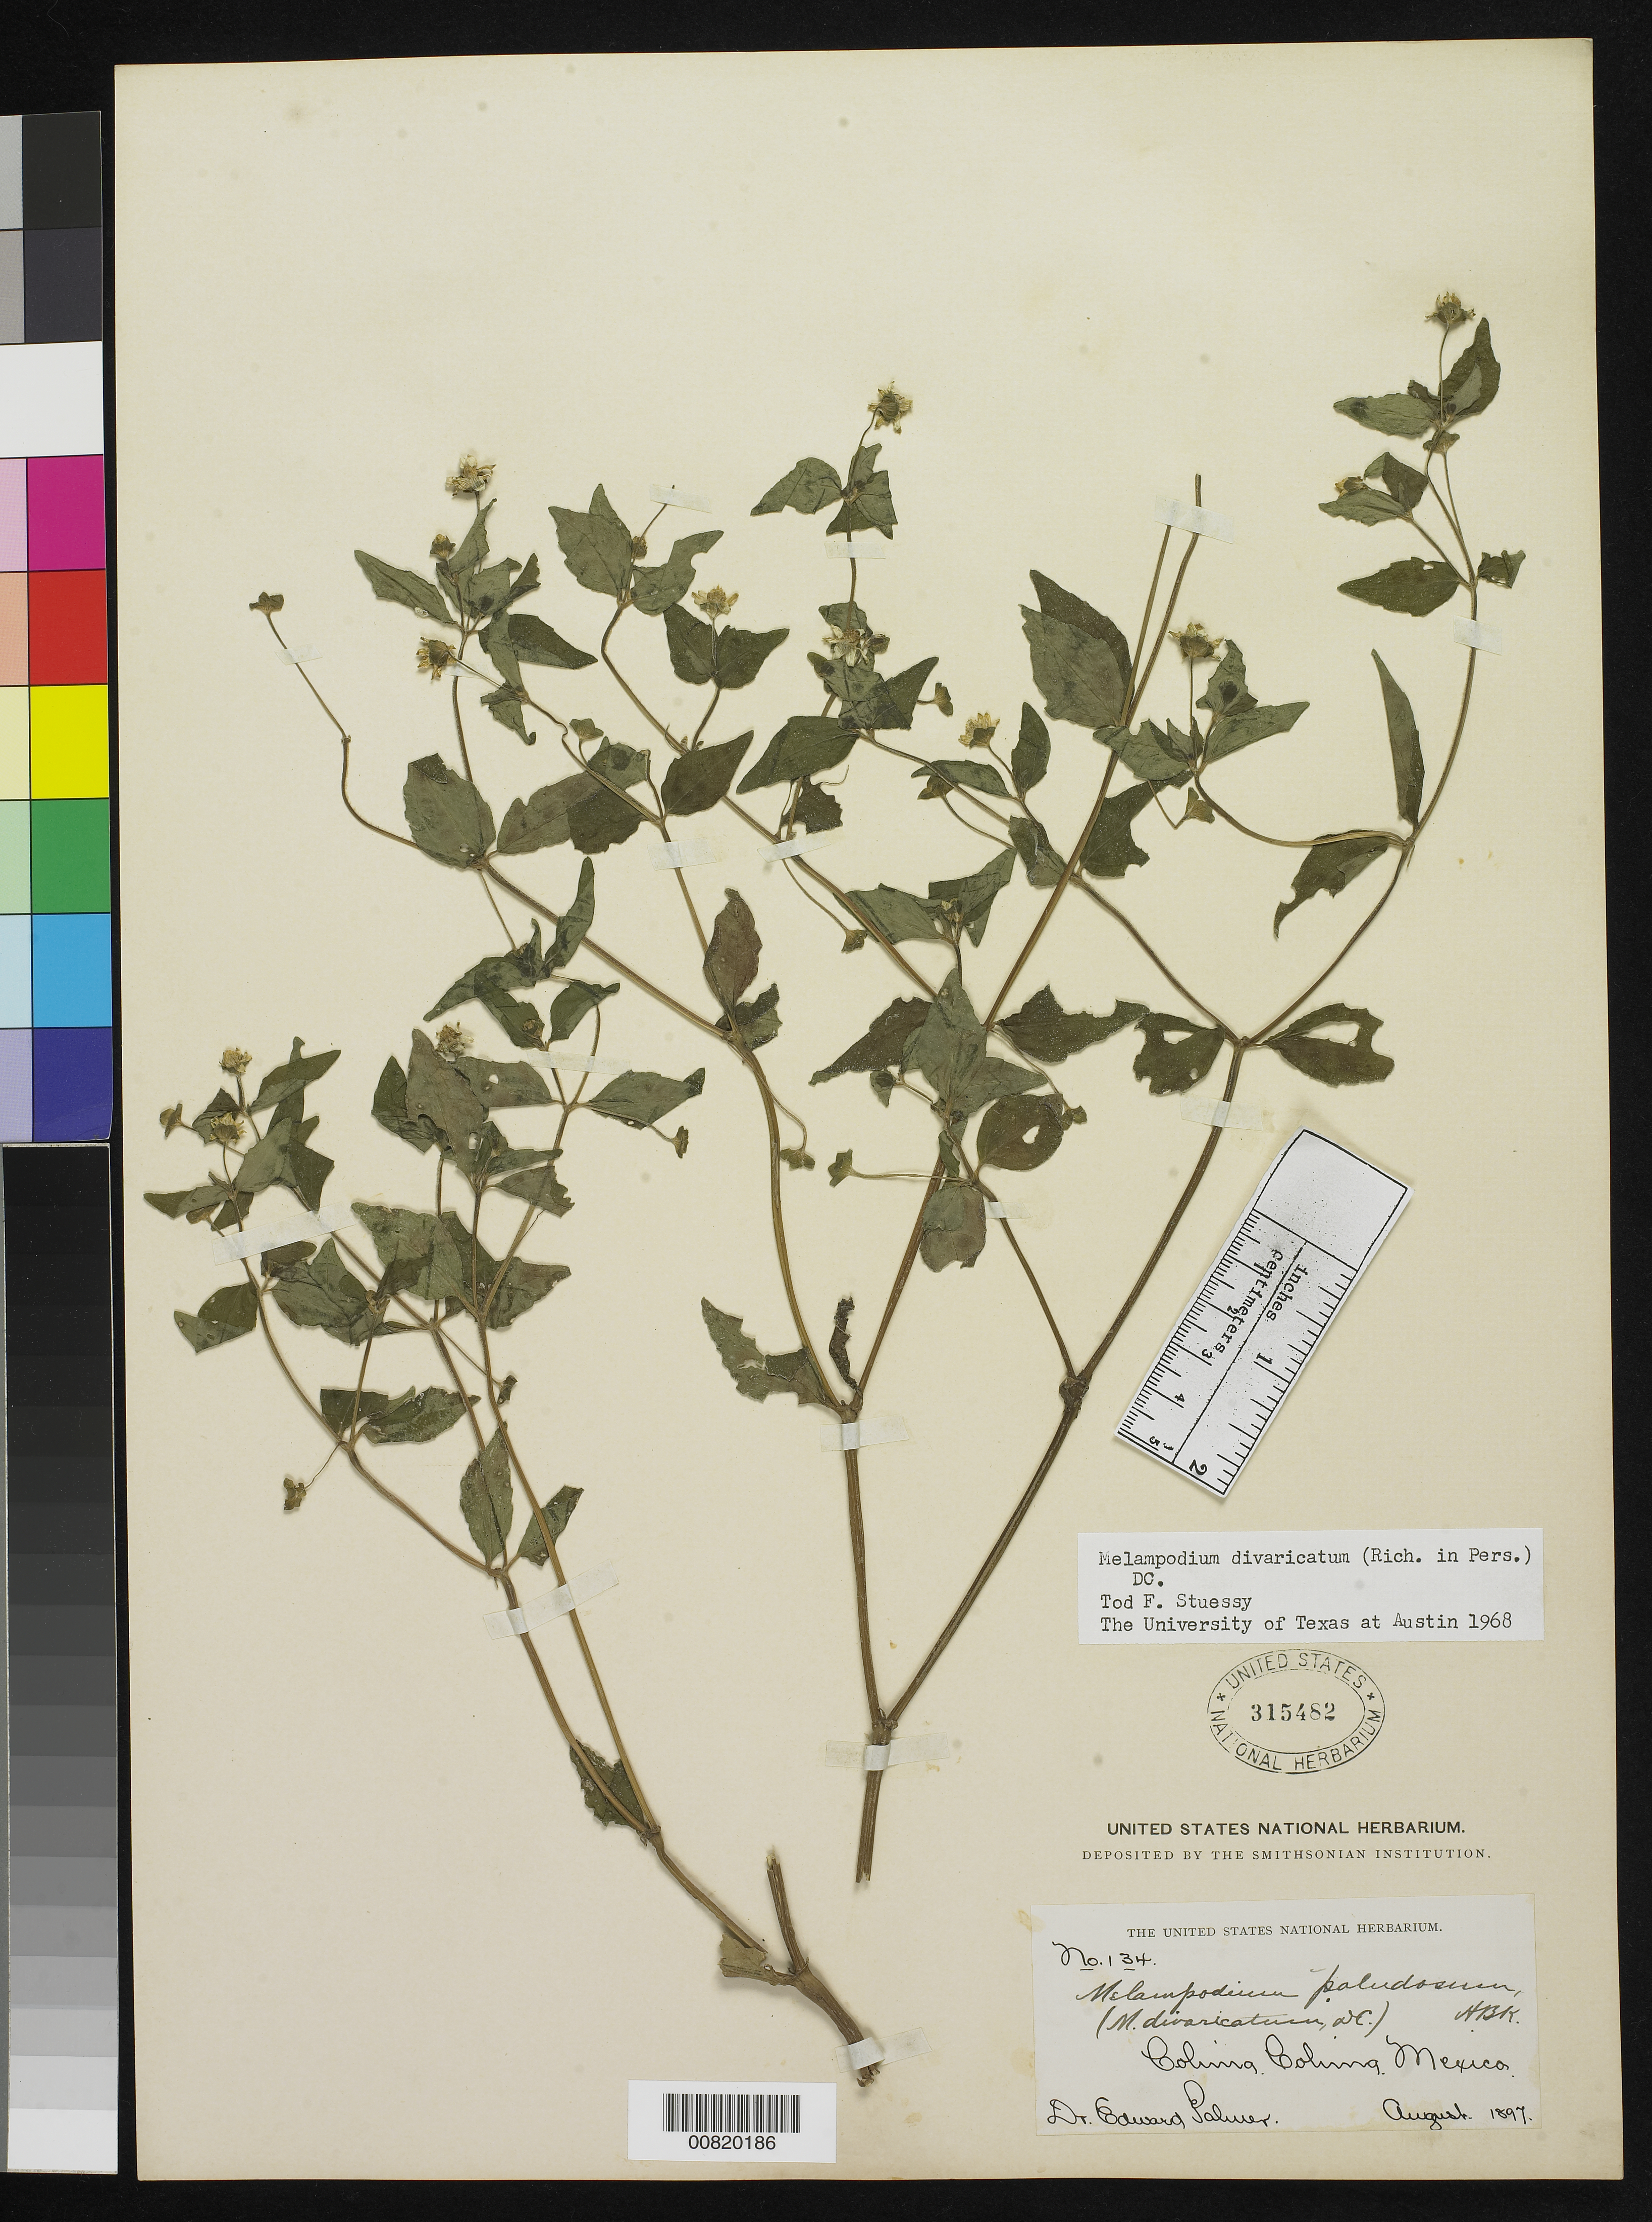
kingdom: Plantae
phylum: Tracheophyta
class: Magnoliopsida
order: Asterales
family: Asteraceae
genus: Melampodium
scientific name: Melampodium divaricatum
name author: (Rich.) DC.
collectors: E. Palmer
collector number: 134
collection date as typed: Aug 1897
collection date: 1897-08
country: Mexico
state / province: Colima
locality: Colima, Colima.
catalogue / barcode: US 315482